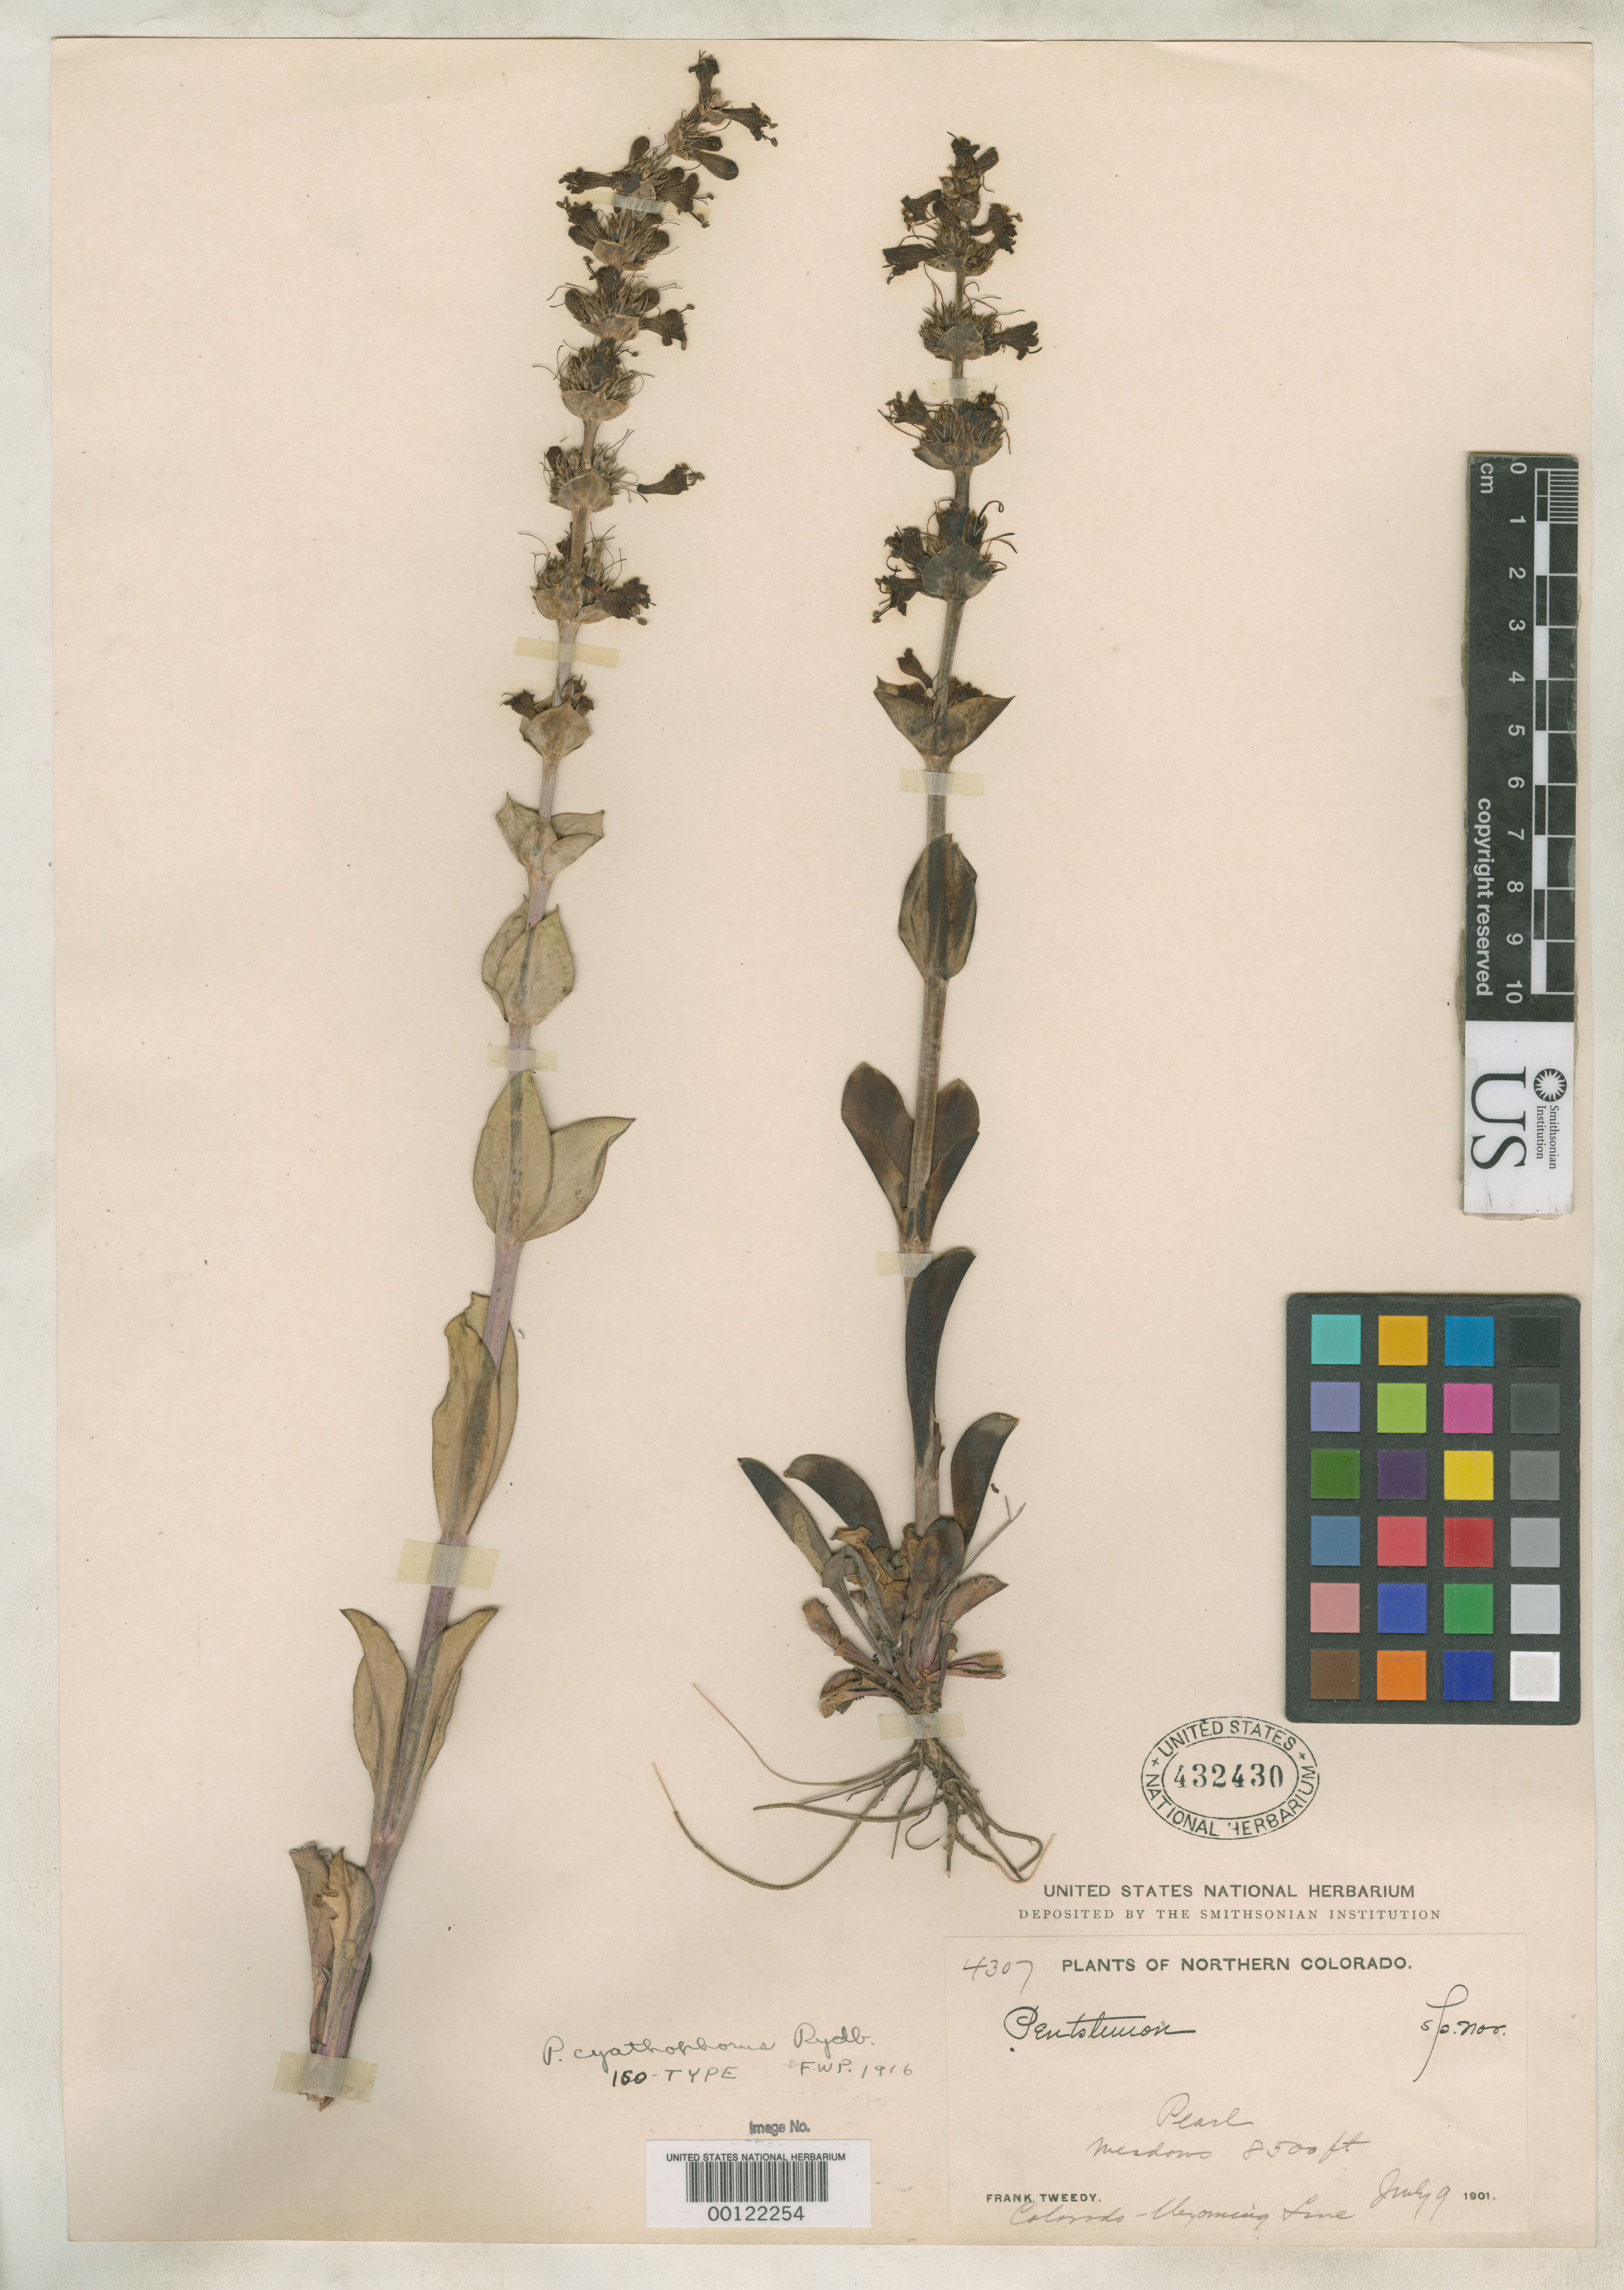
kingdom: Plantae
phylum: Tracheophyta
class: Magnoliopsida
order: Lamiales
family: Plantaginaceae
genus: Penstemon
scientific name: Penstemon cyathophorus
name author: Rydb.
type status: Isotype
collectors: F. Tweedy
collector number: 4307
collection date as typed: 09 Jul 1901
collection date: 1901-07-09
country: United States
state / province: Colorado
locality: Pearl.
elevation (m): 2591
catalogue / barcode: US 432430